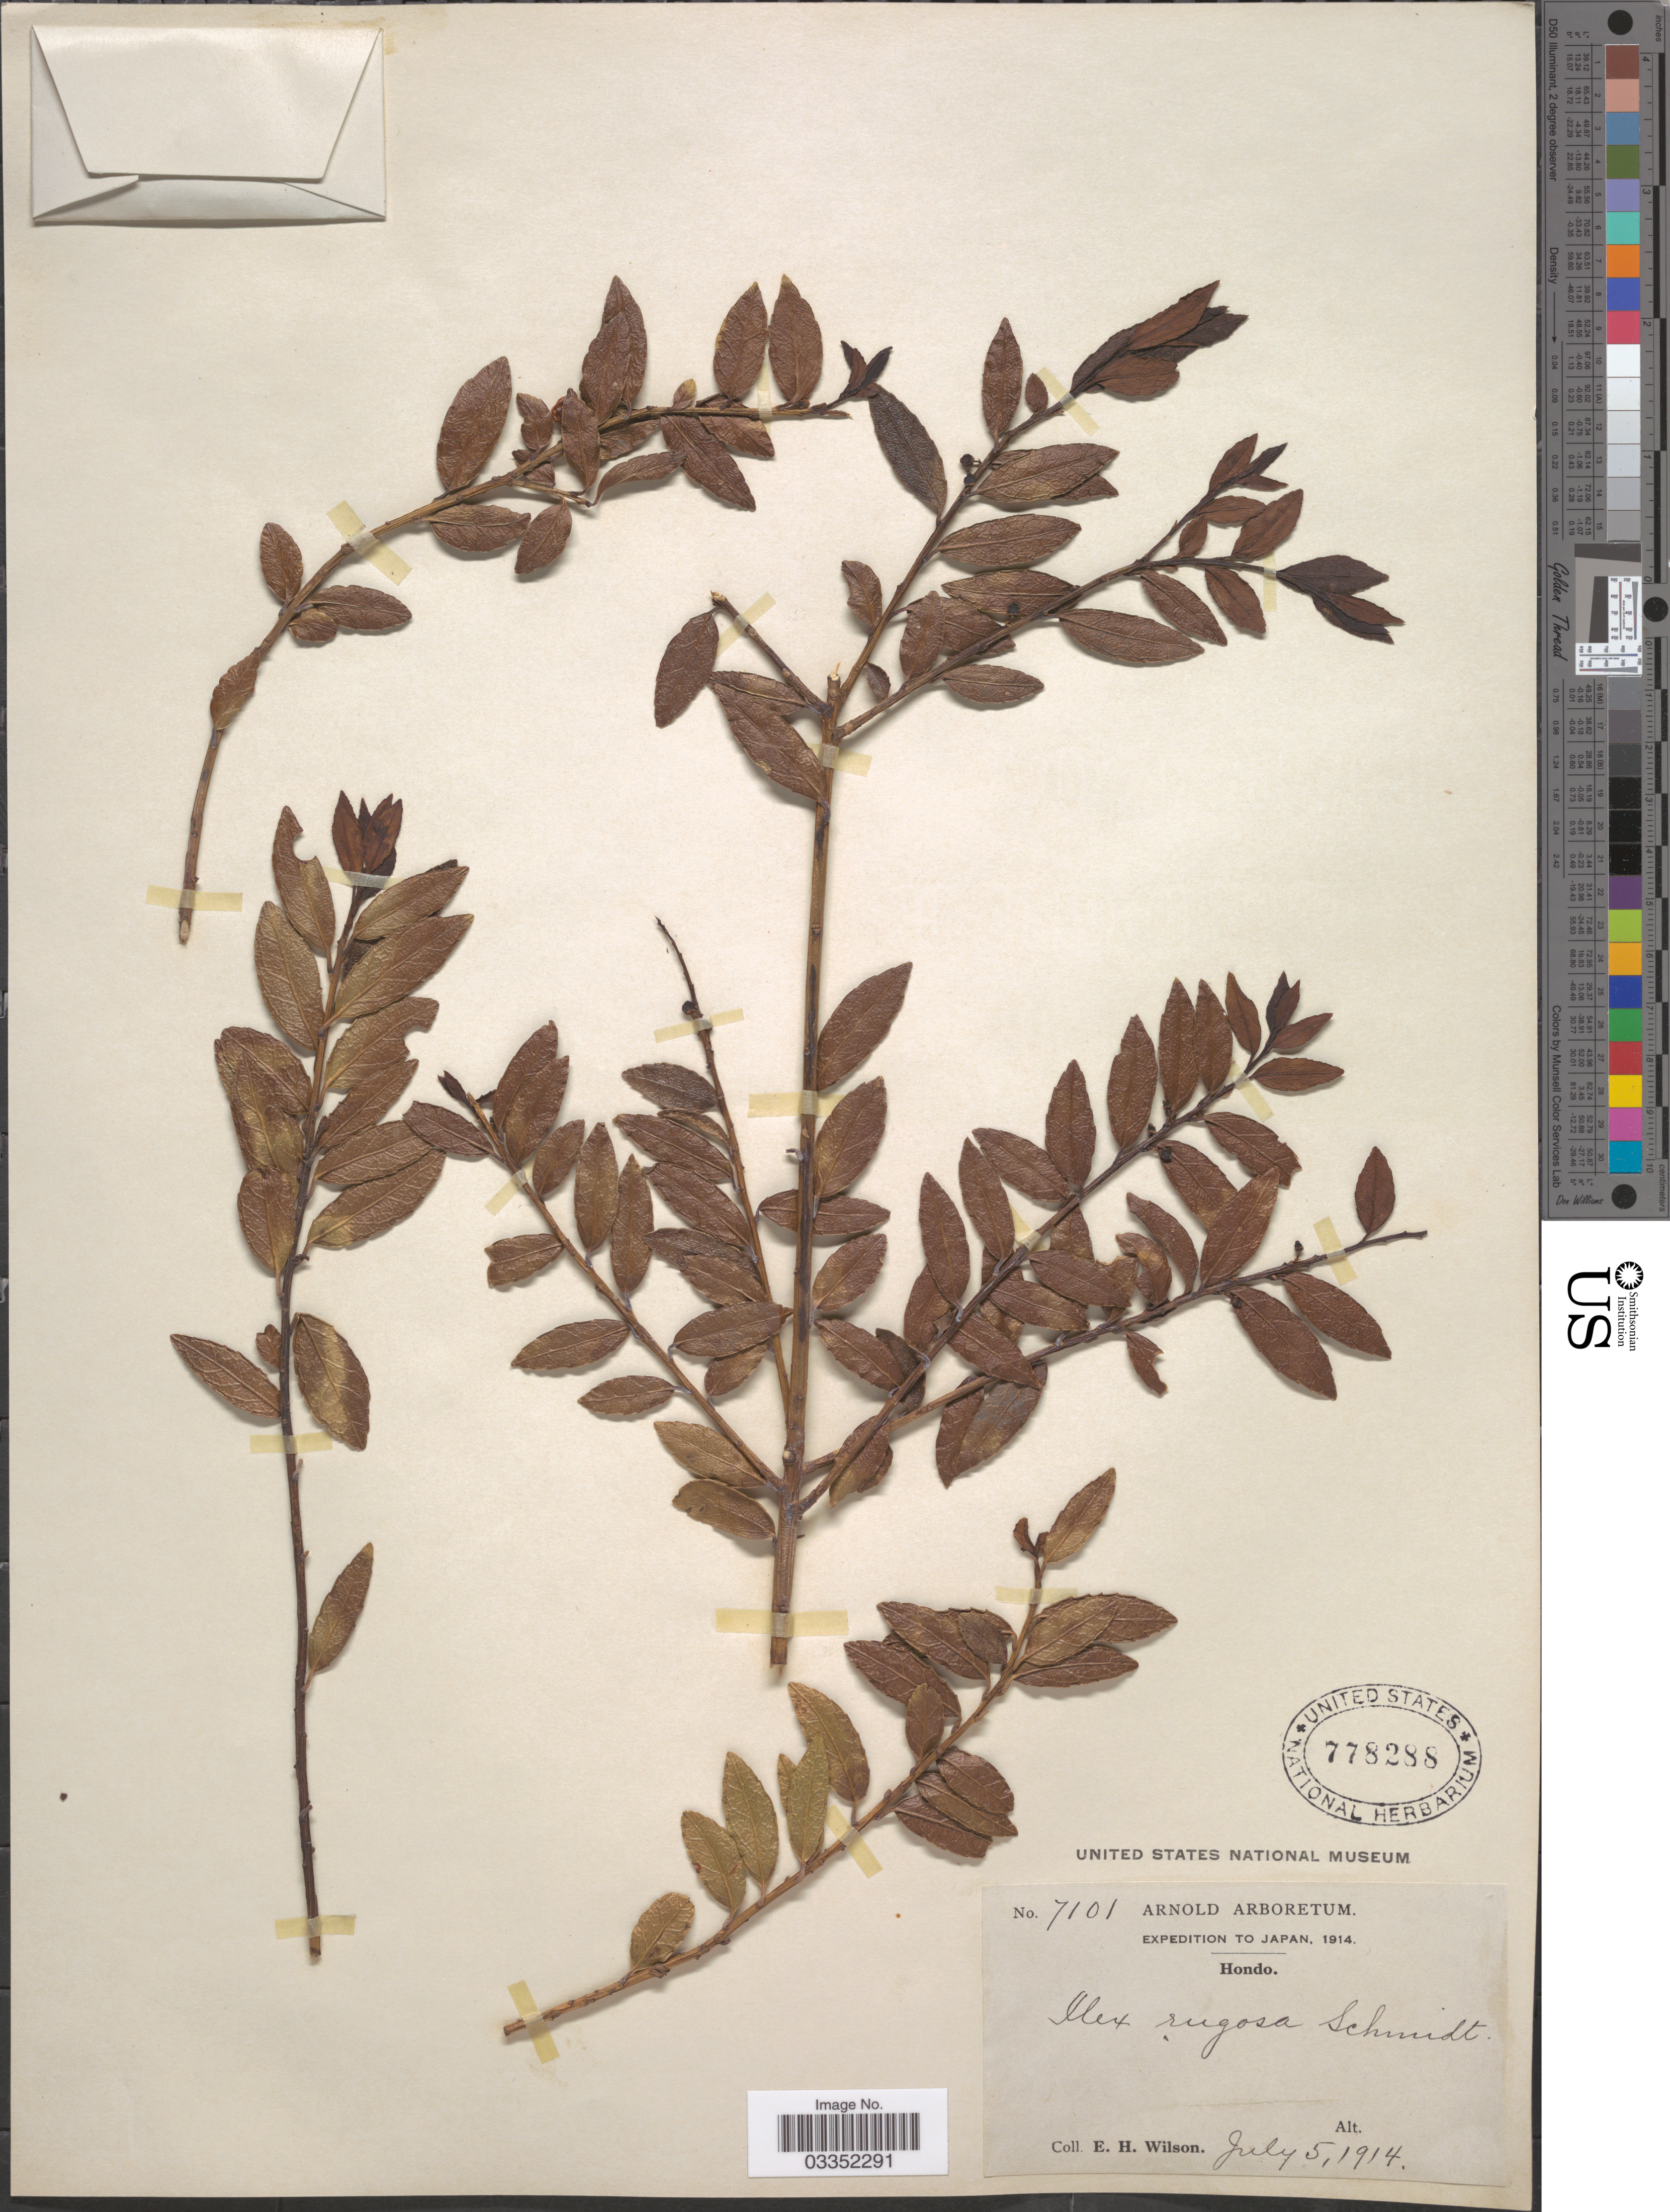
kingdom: Plantae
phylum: Tracheophyta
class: Magnoliopsida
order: Aquifoliales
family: Aquifoliaceae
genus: Ilex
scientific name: Ilex subrugosa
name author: Loes. in Sarg.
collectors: E. Wilson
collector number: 7101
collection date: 1914-07-05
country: Japan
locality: Hondo.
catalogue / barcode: US 778288